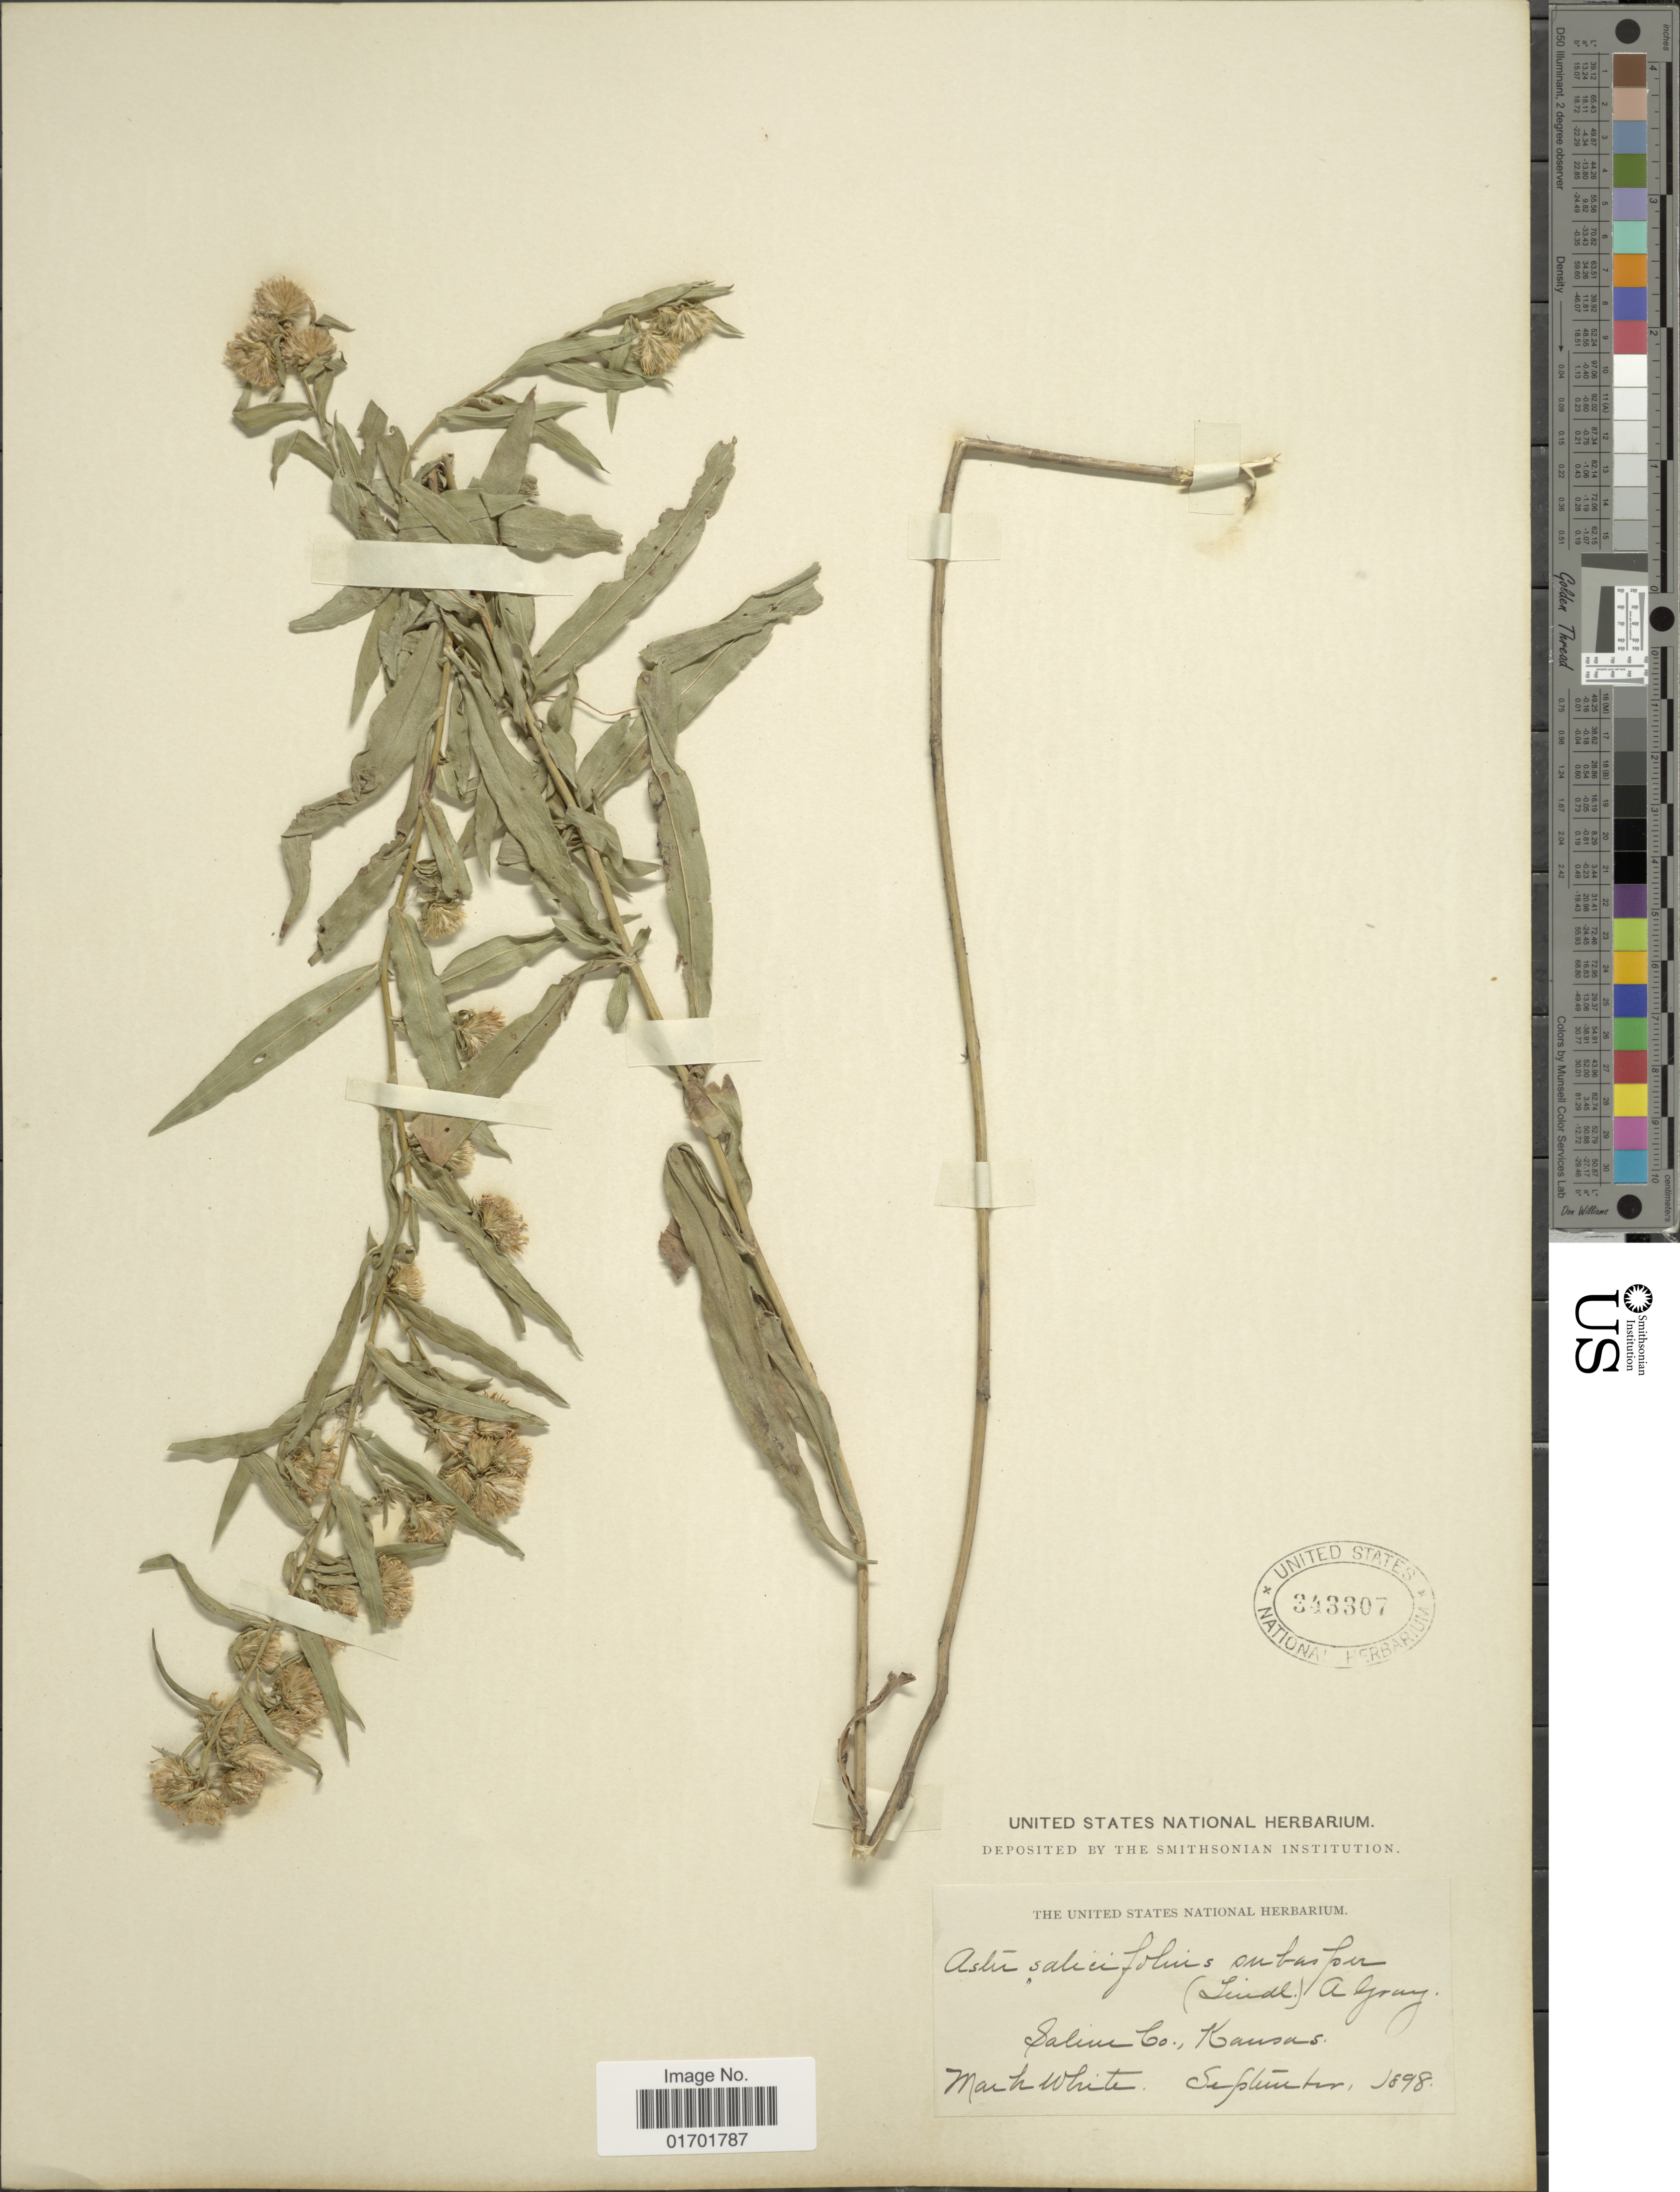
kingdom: Plantae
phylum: Tracheophyta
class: Magnoliopsida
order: Asterales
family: Asteraceae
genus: Symphyotrichum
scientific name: Symphyotrichum lanceolatum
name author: (Willd.) G.L. Nesom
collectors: M. White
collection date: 1898-09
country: United States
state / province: Kansas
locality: Saline Co.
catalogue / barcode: US 343307